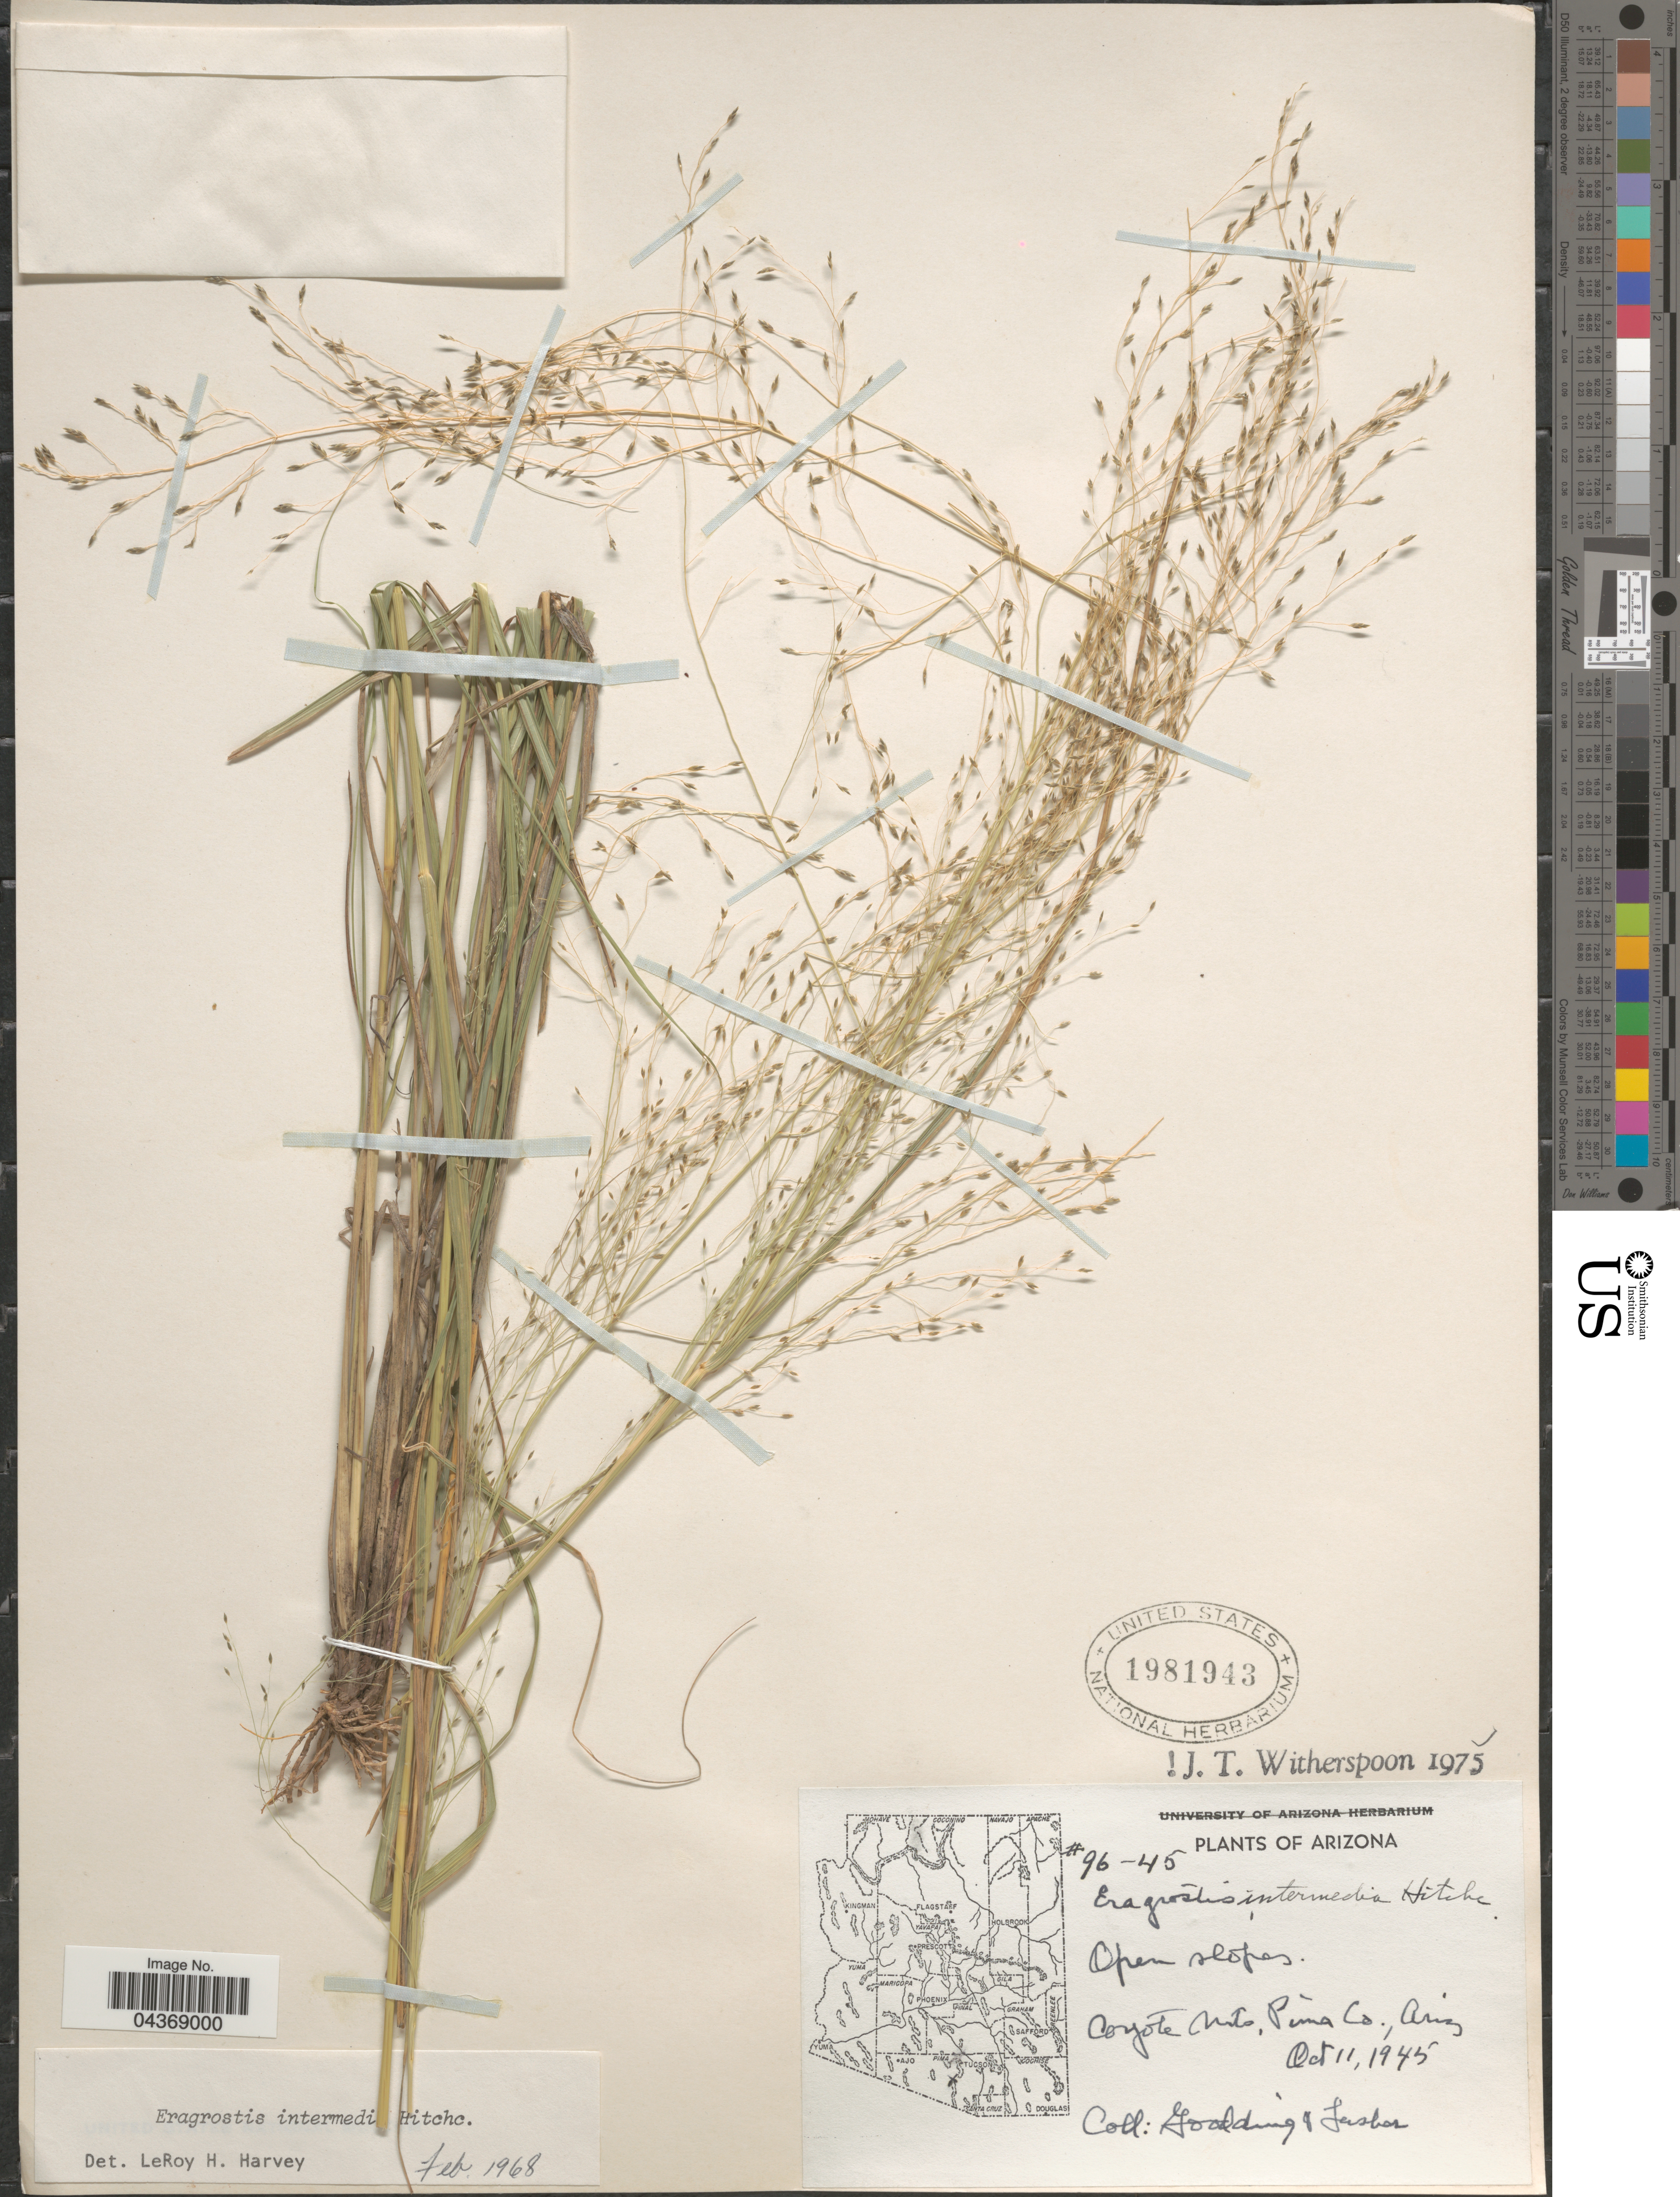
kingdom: Plantae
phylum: Tracheophyta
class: Liliopsida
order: Poales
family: Poaceae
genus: Eragrostis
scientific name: Eragrostis intermedia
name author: Hitchc.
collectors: Goodding & Collector illegible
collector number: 96-45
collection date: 1945-10-11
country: United States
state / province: Arizona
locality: Coyote Mts, Pima Co.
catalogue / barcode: US 1981943